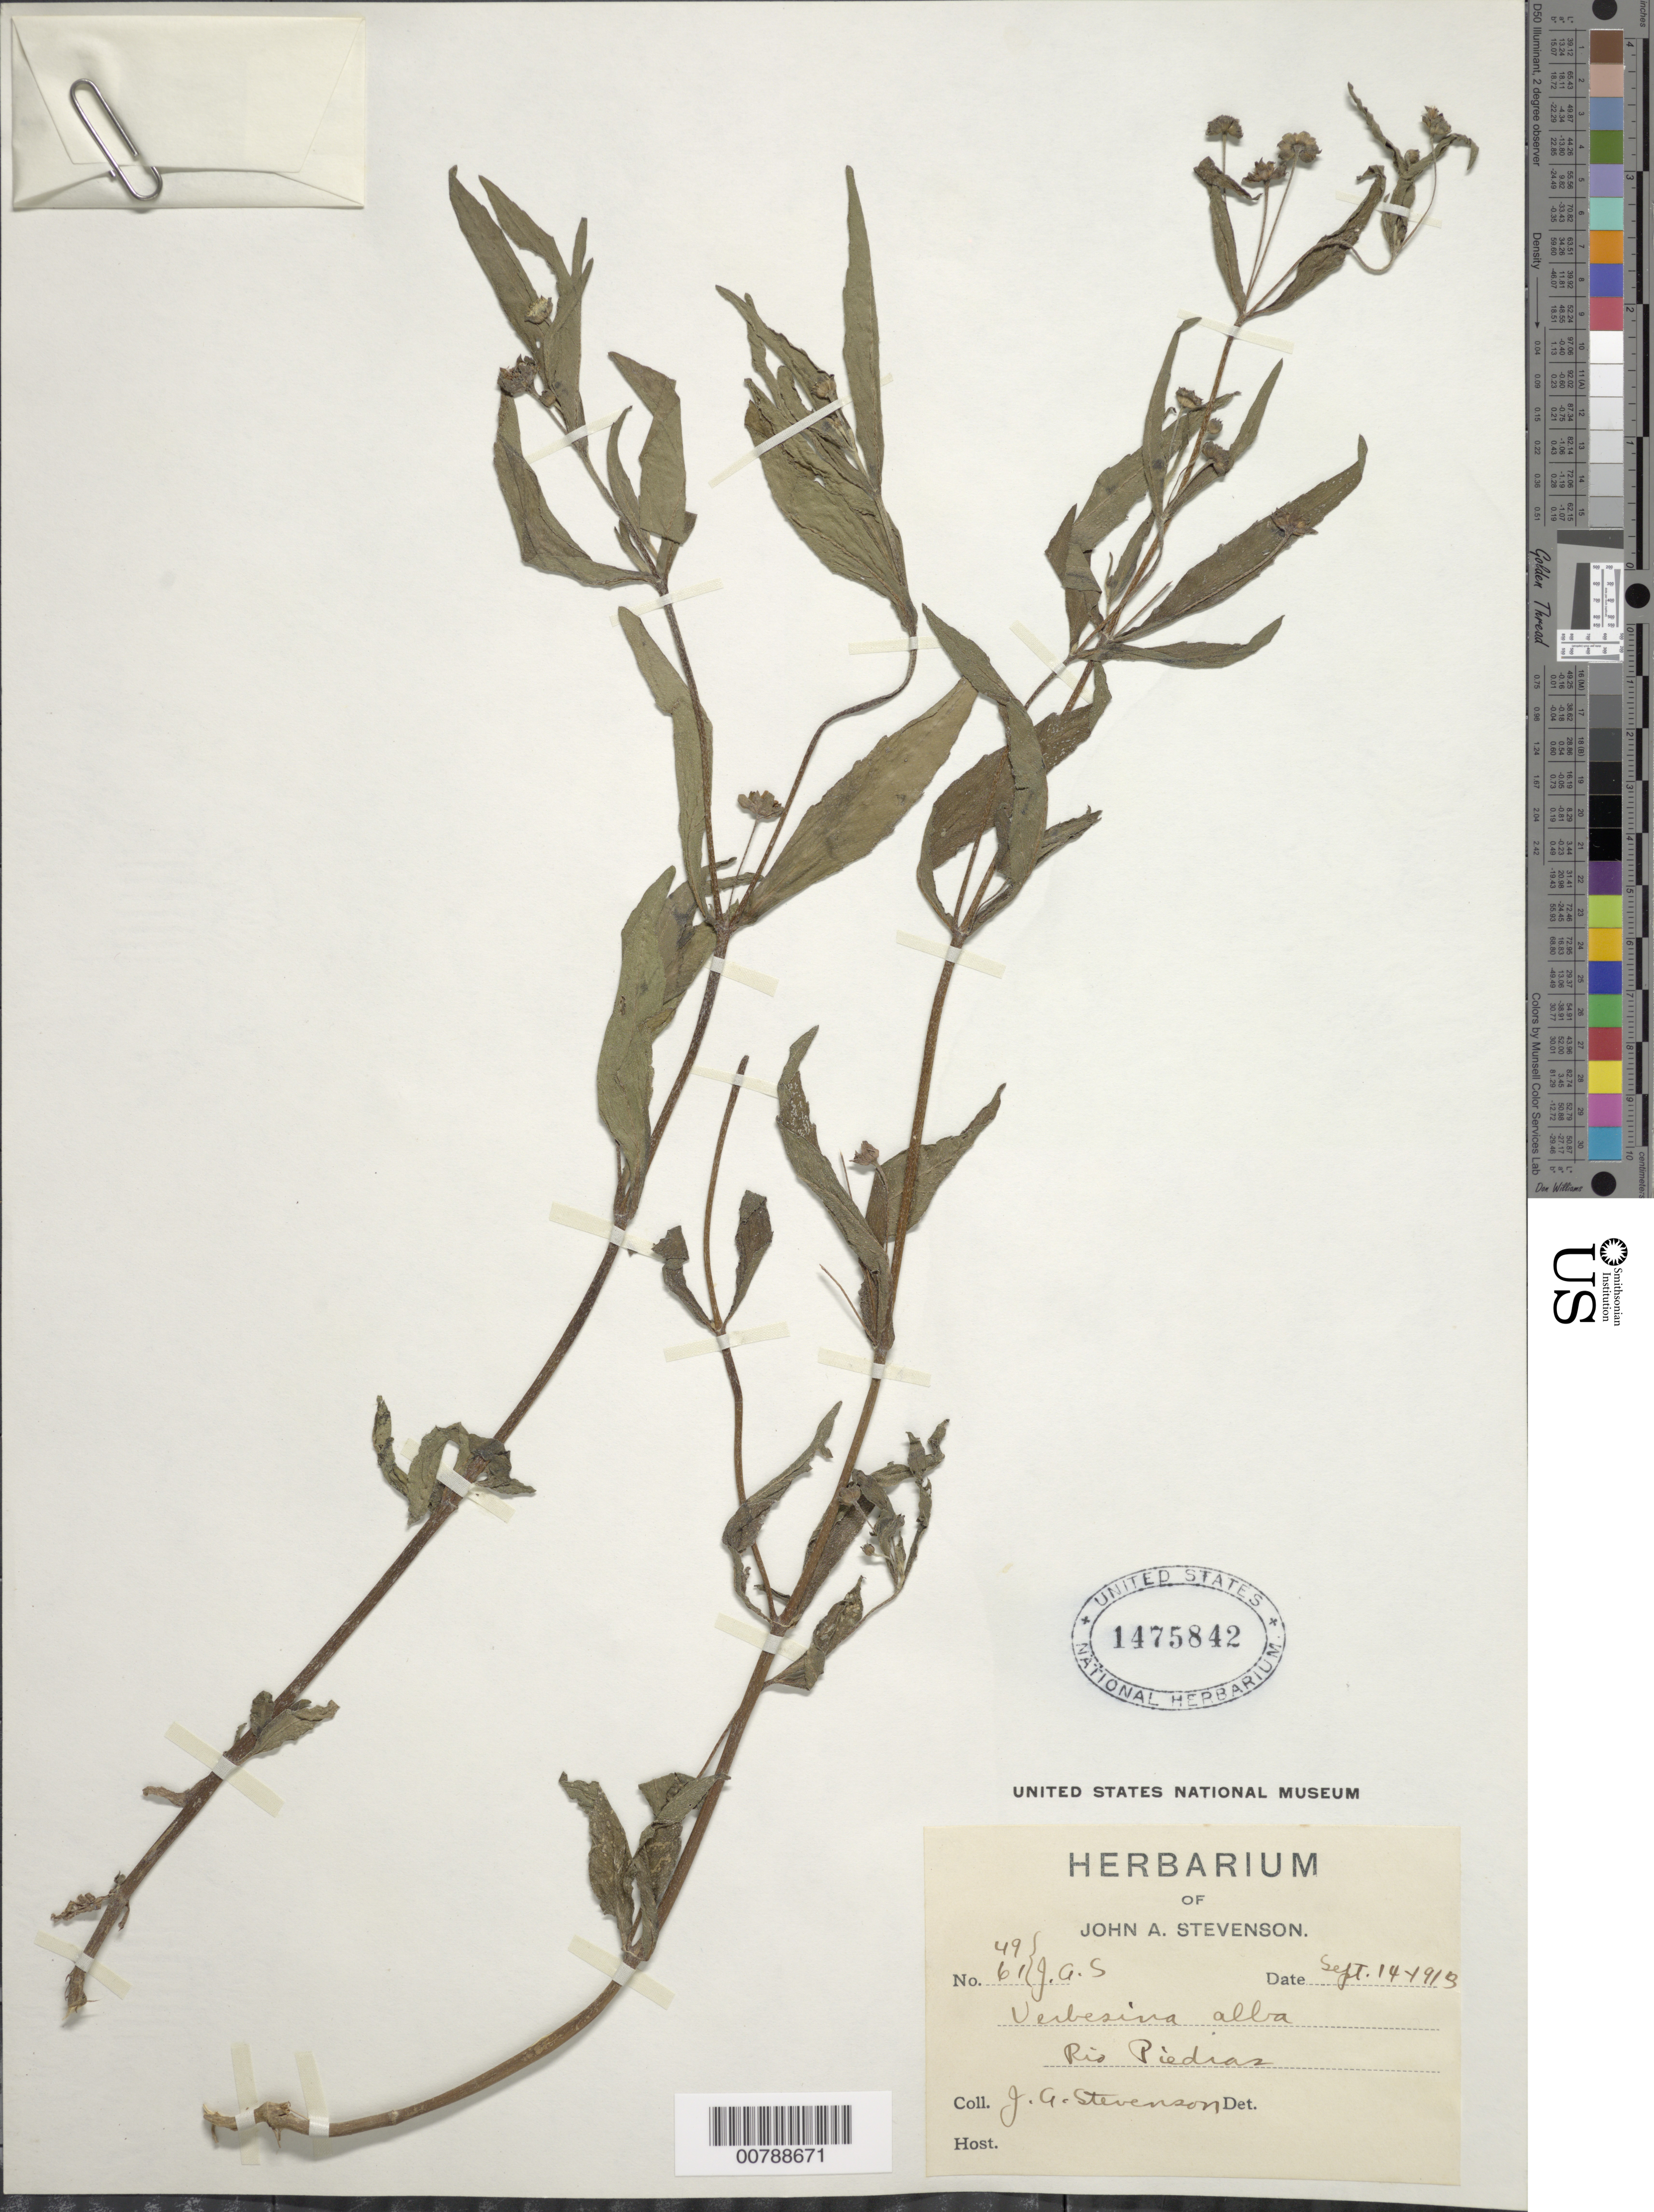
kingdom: Plantae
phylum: Tracheophyta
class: Magnoliopsida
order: Asterales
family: Asteraceae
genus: Eclipta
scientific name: Eclipta prostrata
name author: (L.) L.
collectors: J. Stevenson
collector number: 49/61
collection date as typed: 14 Sep 1913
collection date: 1913-09-14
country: Puerto Rico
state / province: San Juan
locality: Río Piedras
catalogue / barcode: US 1475842